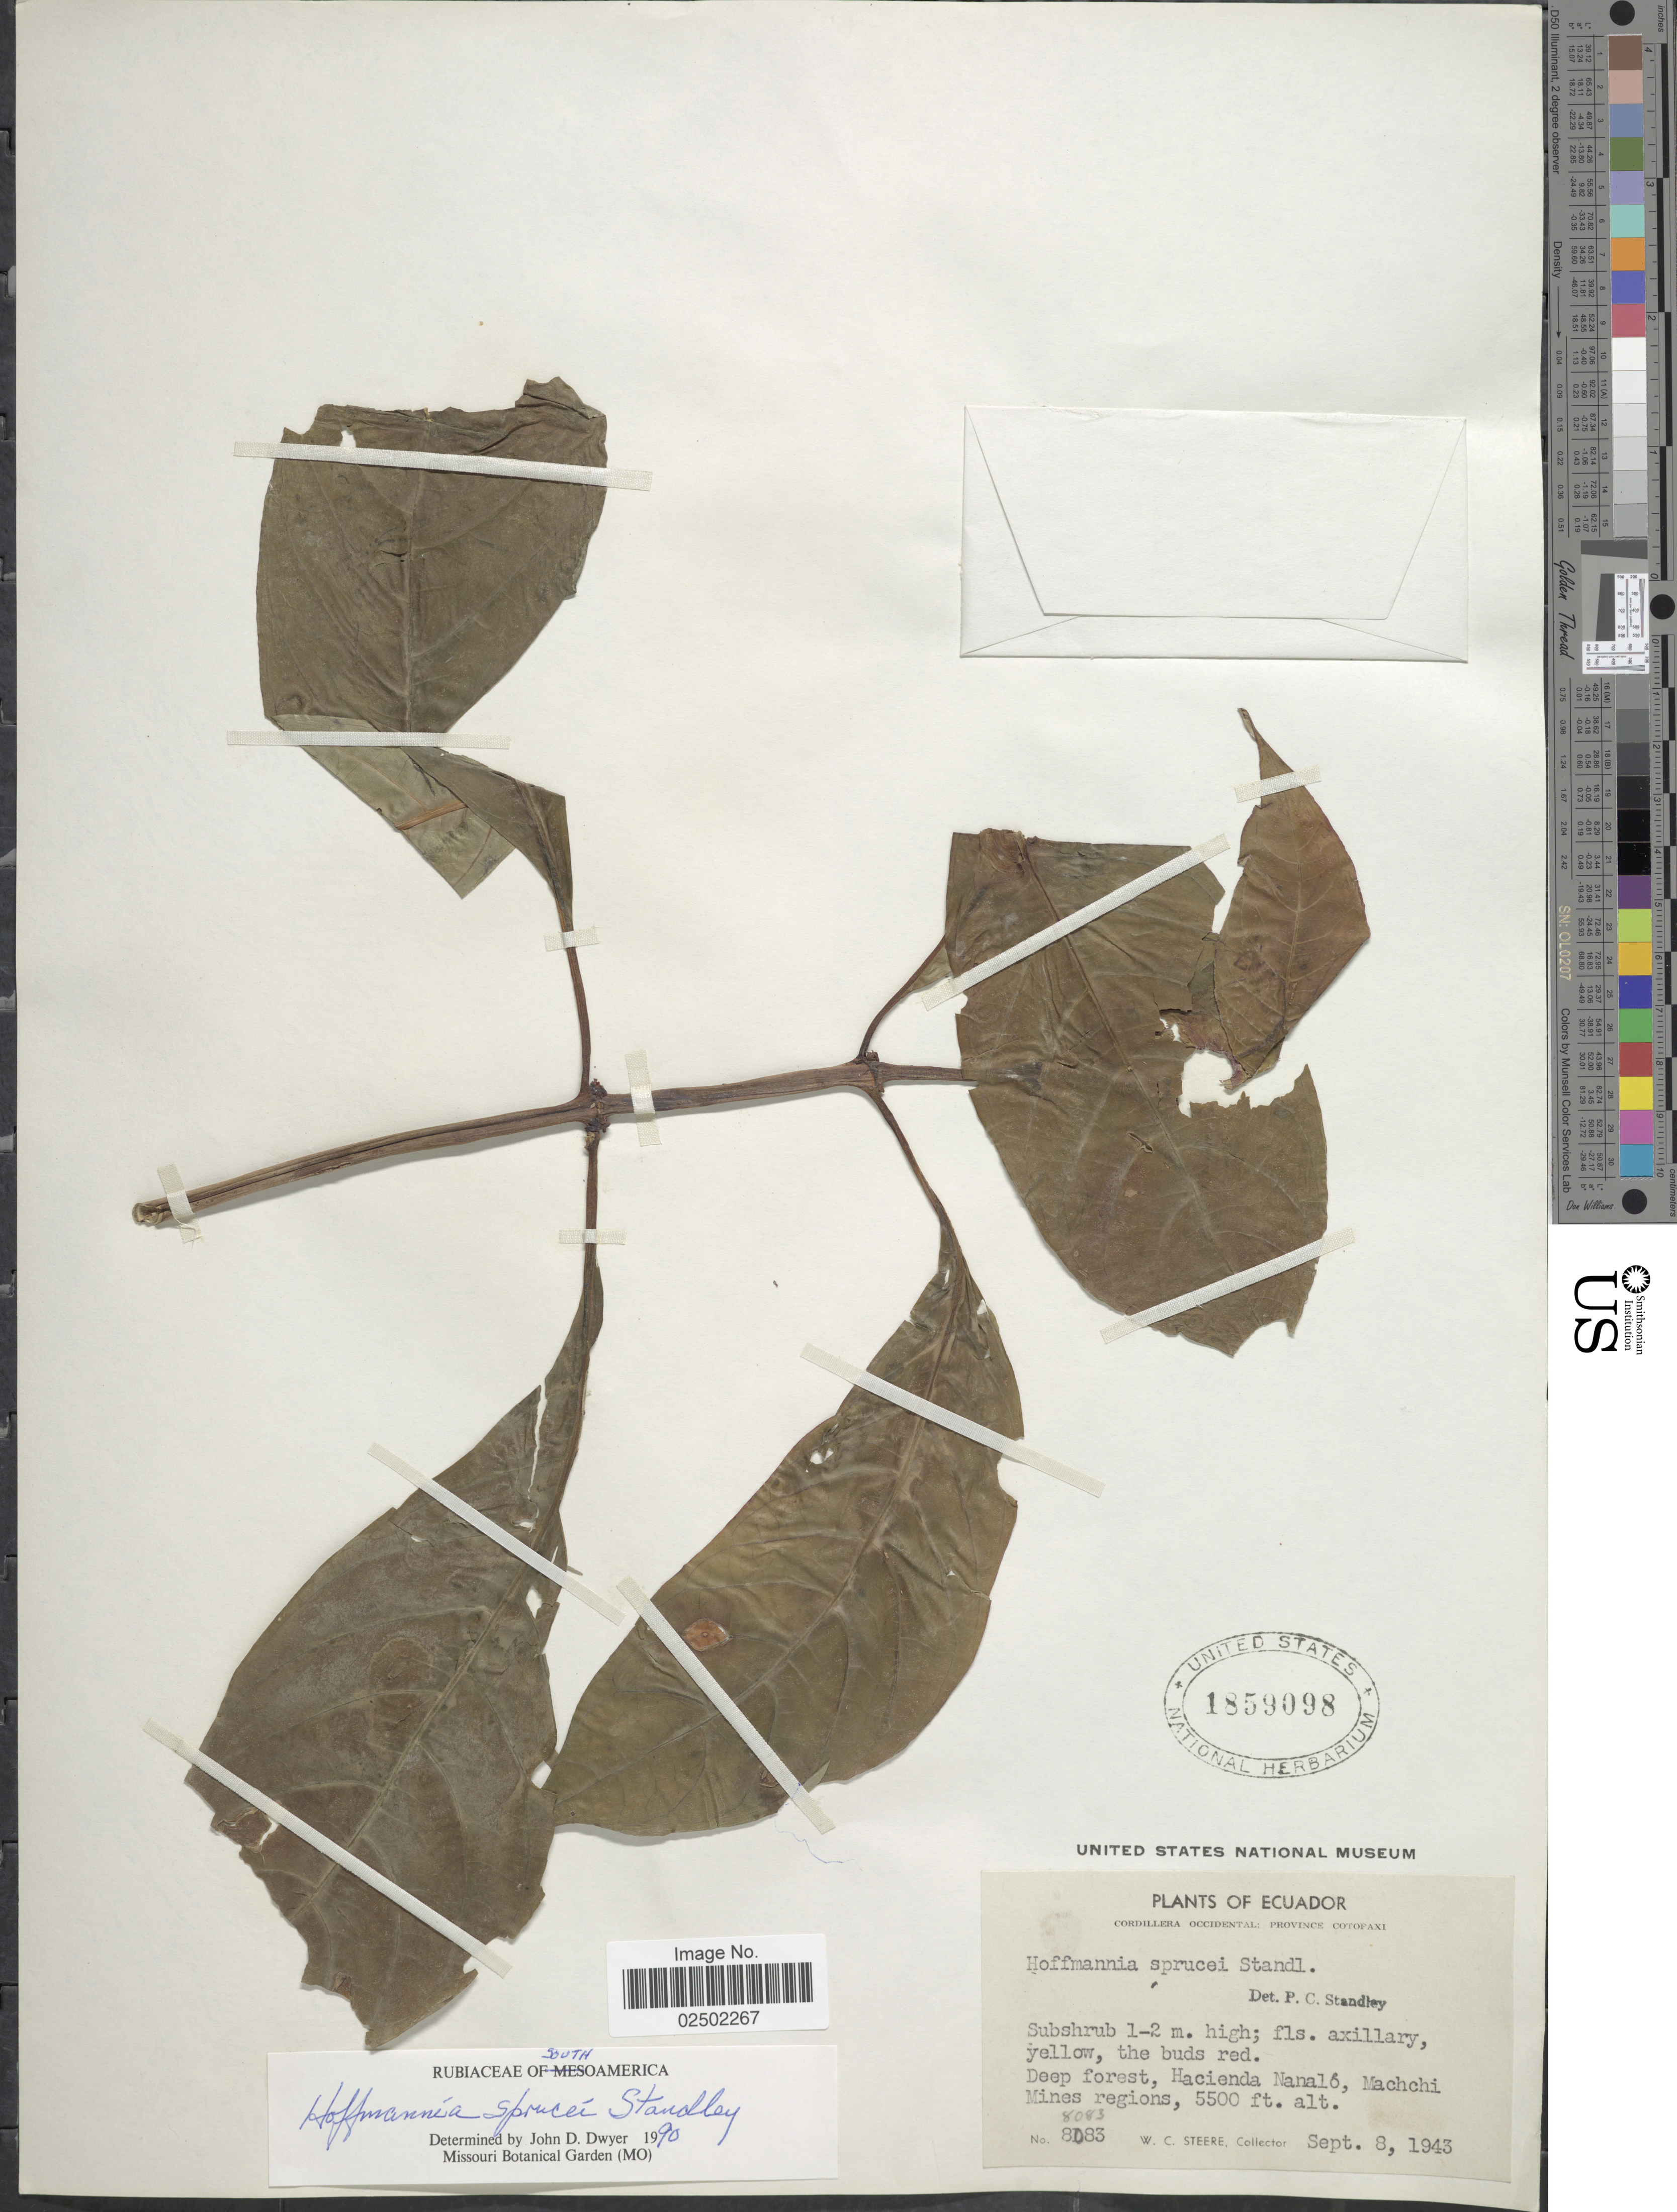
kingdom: Plantae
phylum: Tracheophyta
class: Magnoliopsida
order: Gentianales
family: Rubiaceae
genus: Hoffmannia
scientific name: Hoffmannia sprucei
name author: Standl.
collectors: W. C. Steere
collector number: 8083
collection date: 1943-09-08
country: Ecuador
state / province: Cotopaxi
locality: Cordillera Occidental, Province Cotopaxi, Deep Forest, Hacienda Nanalo, Machchi Mines regions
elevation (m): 1676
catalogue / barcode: US 1859098